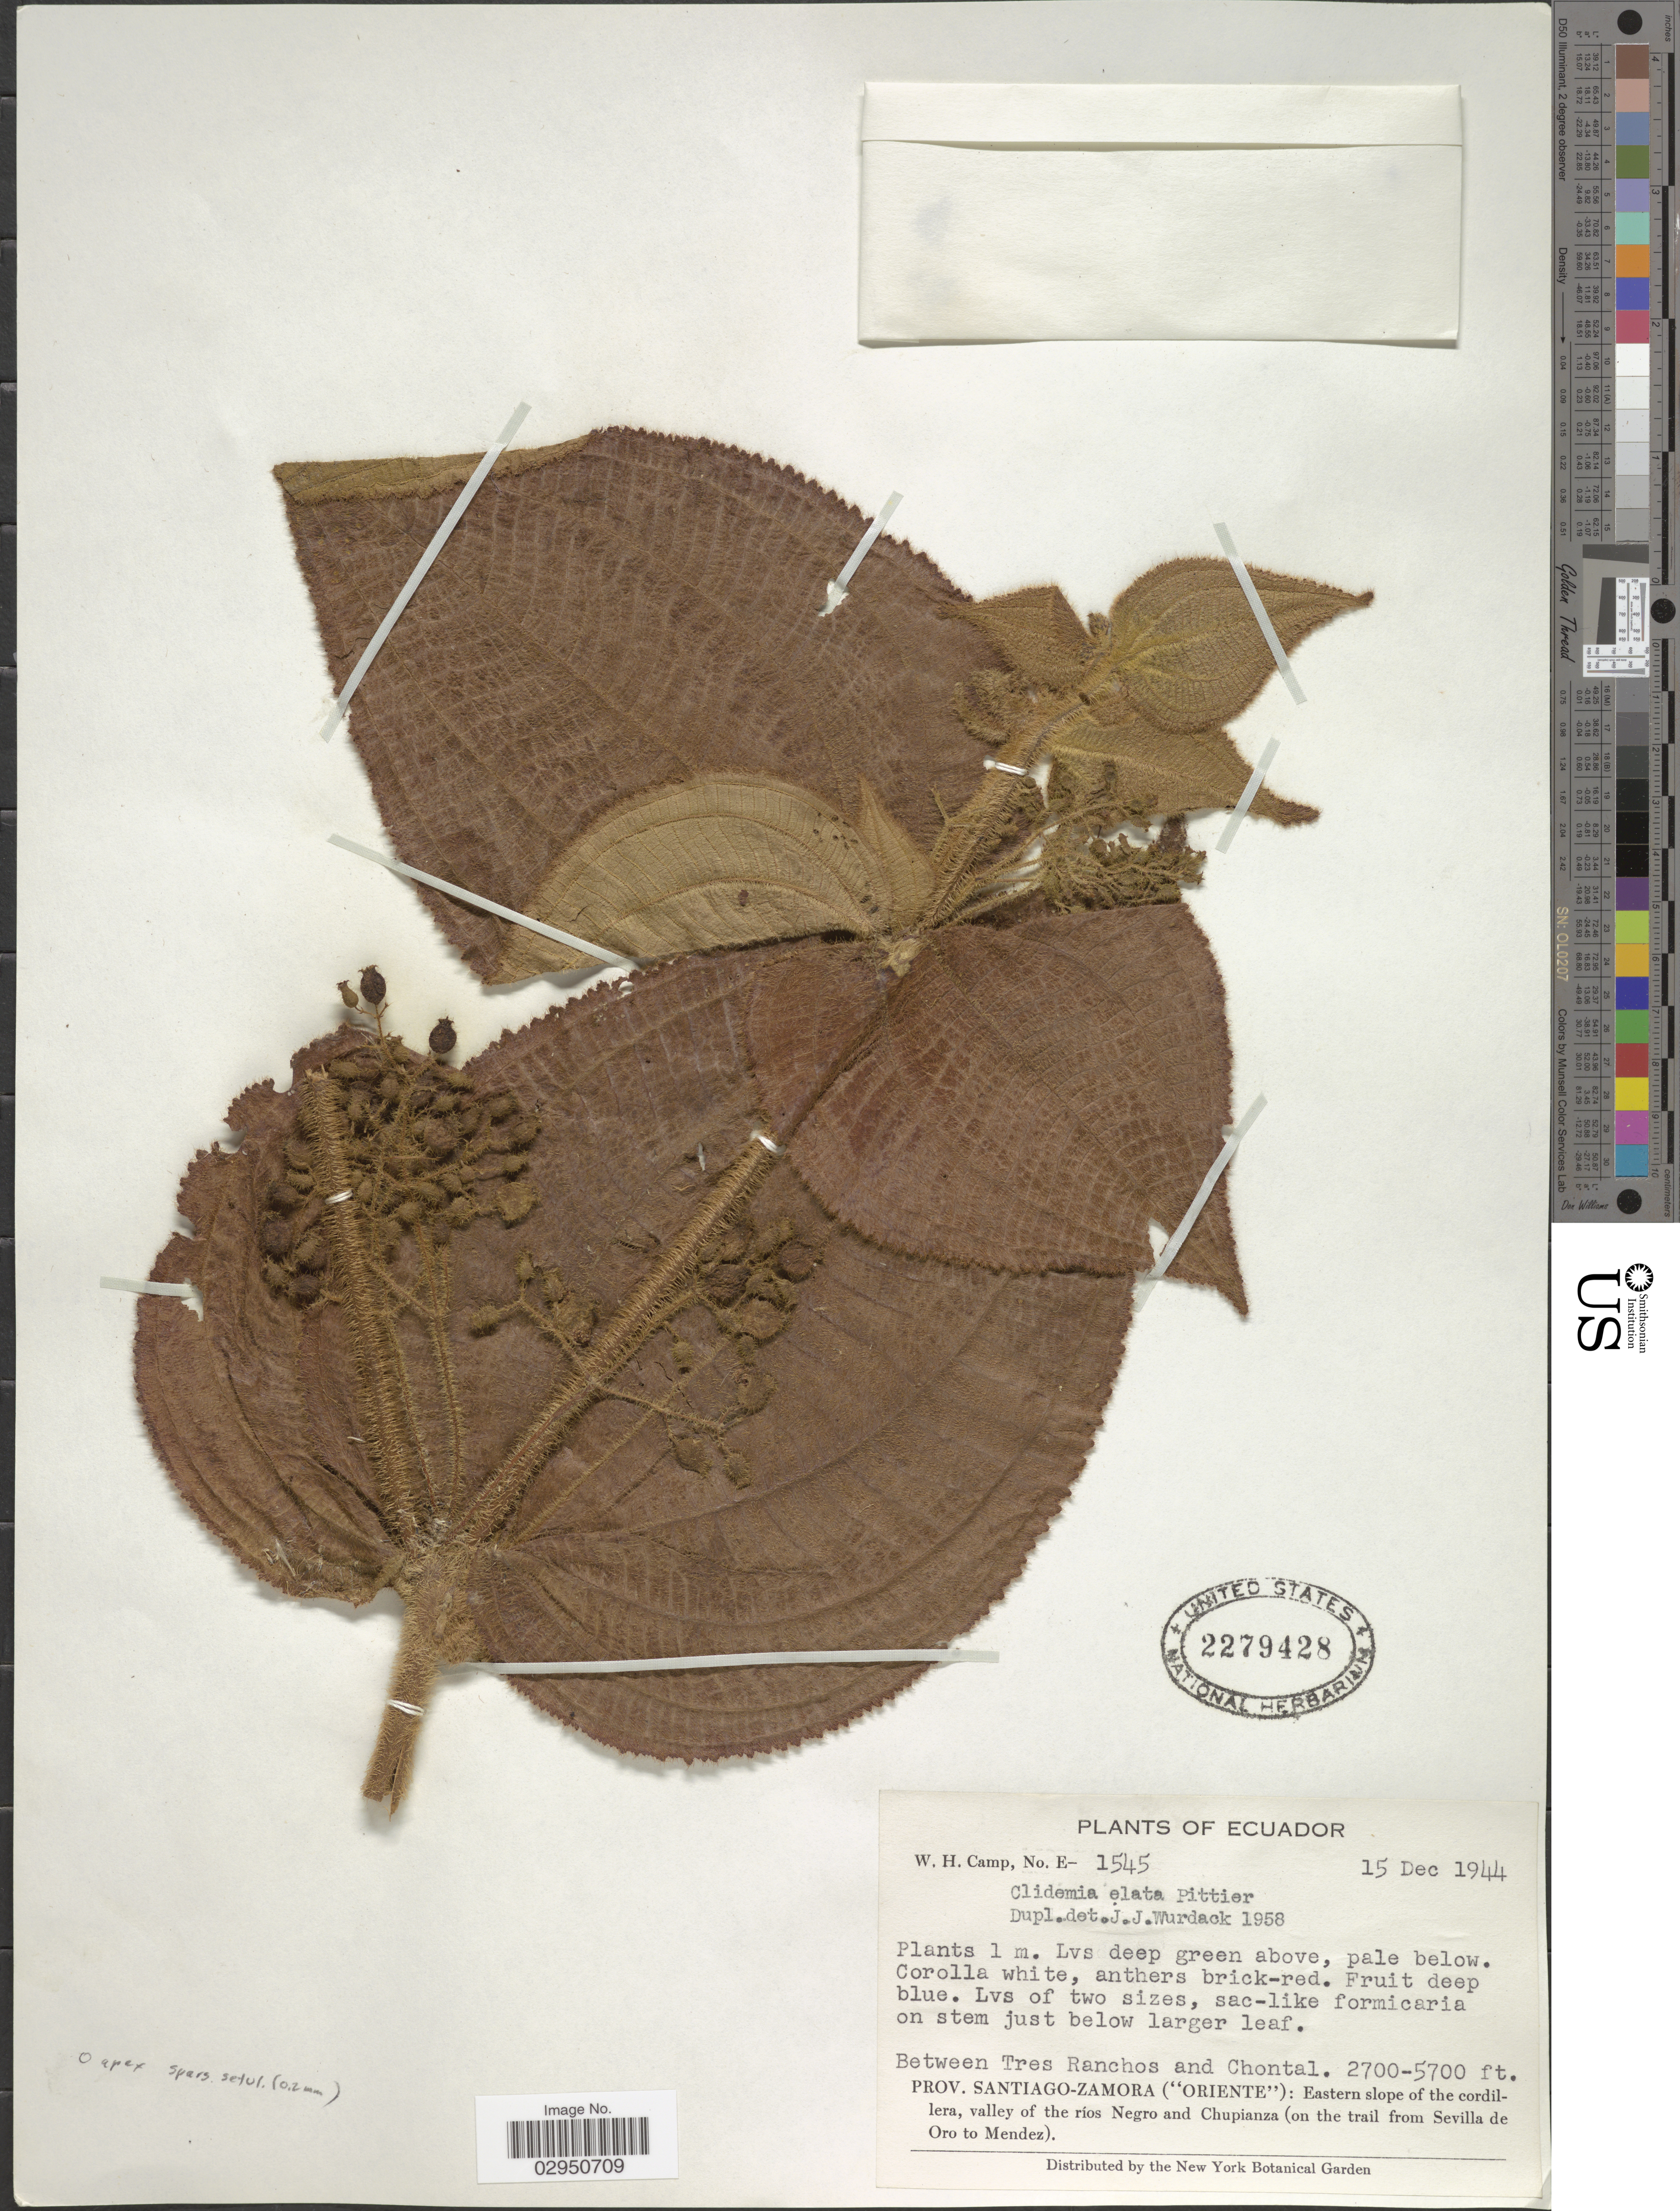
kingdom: Plantae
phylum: Tracheophyta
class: Magnoliopsida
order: Myrtales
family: Melastomataceae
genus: Clidemia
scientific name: Clidemia pilosa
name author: D. Don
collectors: W. H. Camp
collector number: E-1545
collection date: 1944-12-15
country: Ecuador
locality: Between Tres Ranchos and Chontal. Prov. Santiago-Zamora ("Oriente"): Eastern slope of the cordillera, valley of the ríos Negro and Chupianza (on the trail from Sevilla de Oro to Mendez).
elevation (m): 823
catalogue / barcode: US 2279428